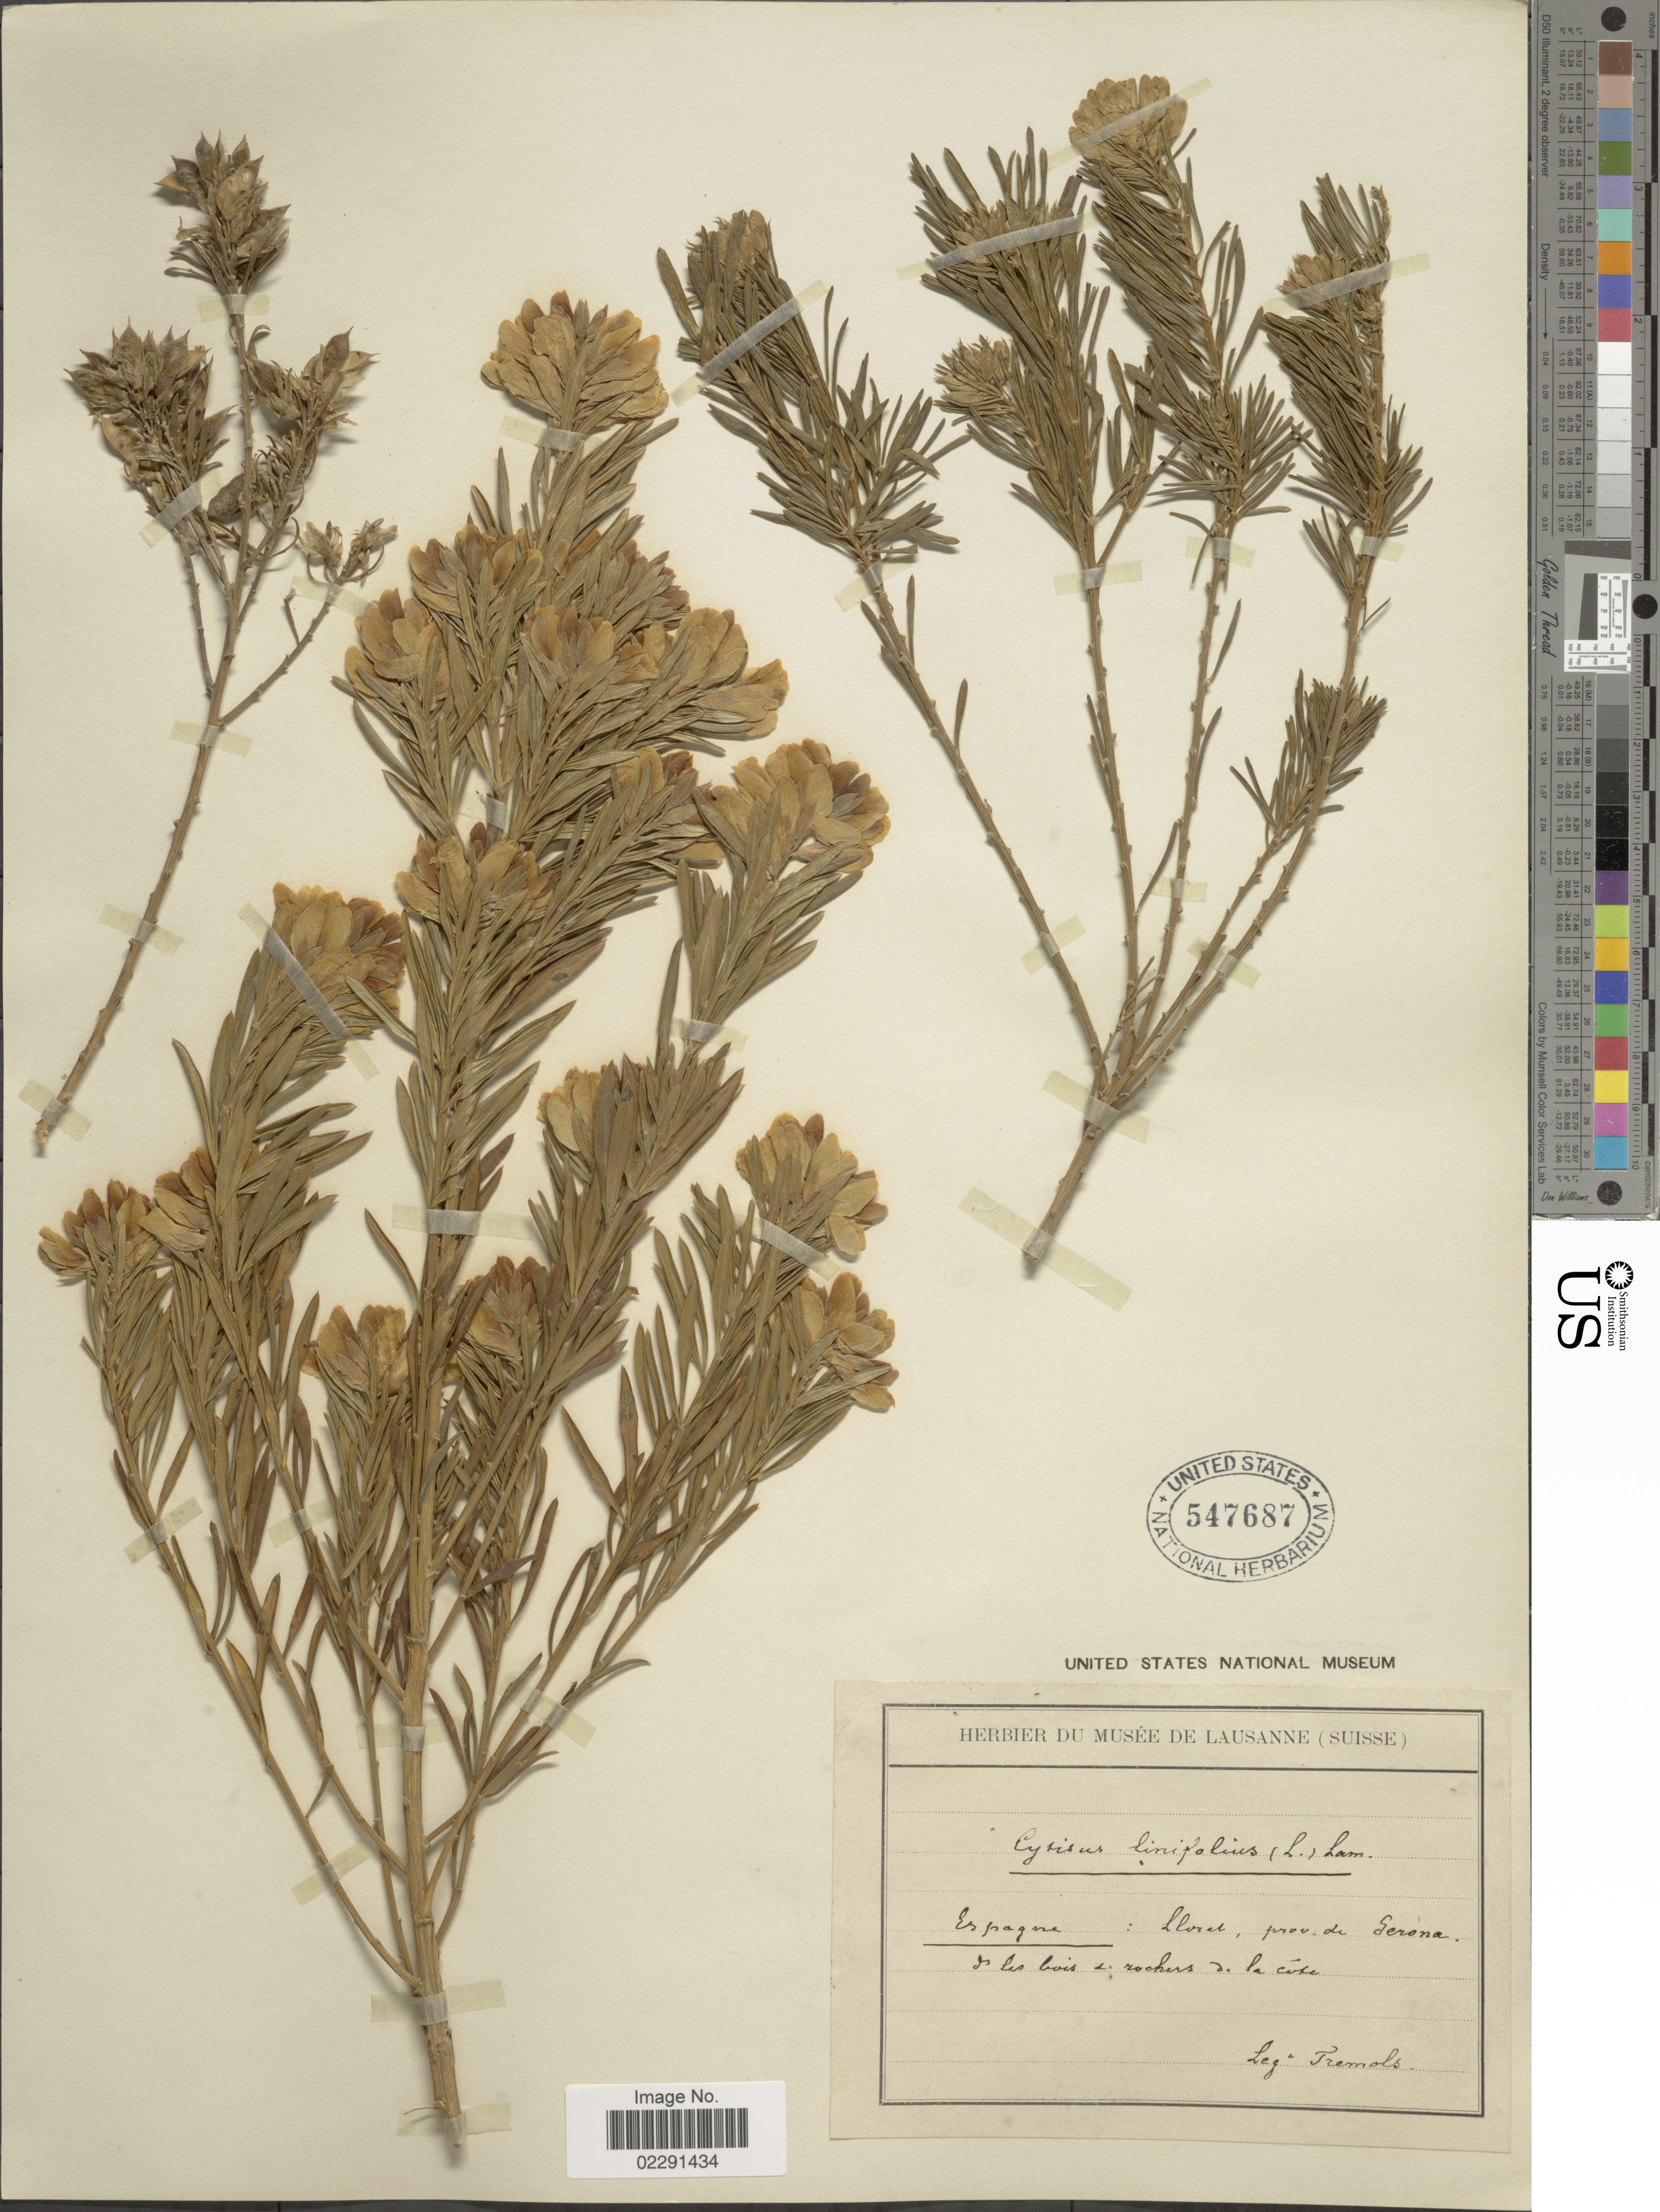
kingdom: Plantae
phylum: Tracheophyta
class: Magnoliopsida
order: Fabales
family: Fabaceae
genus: Genista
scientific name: Genista linifolia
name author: L.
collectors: F. Tremols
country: Spain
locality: Lloret, prov. de Gerona.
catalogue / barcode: US 547687